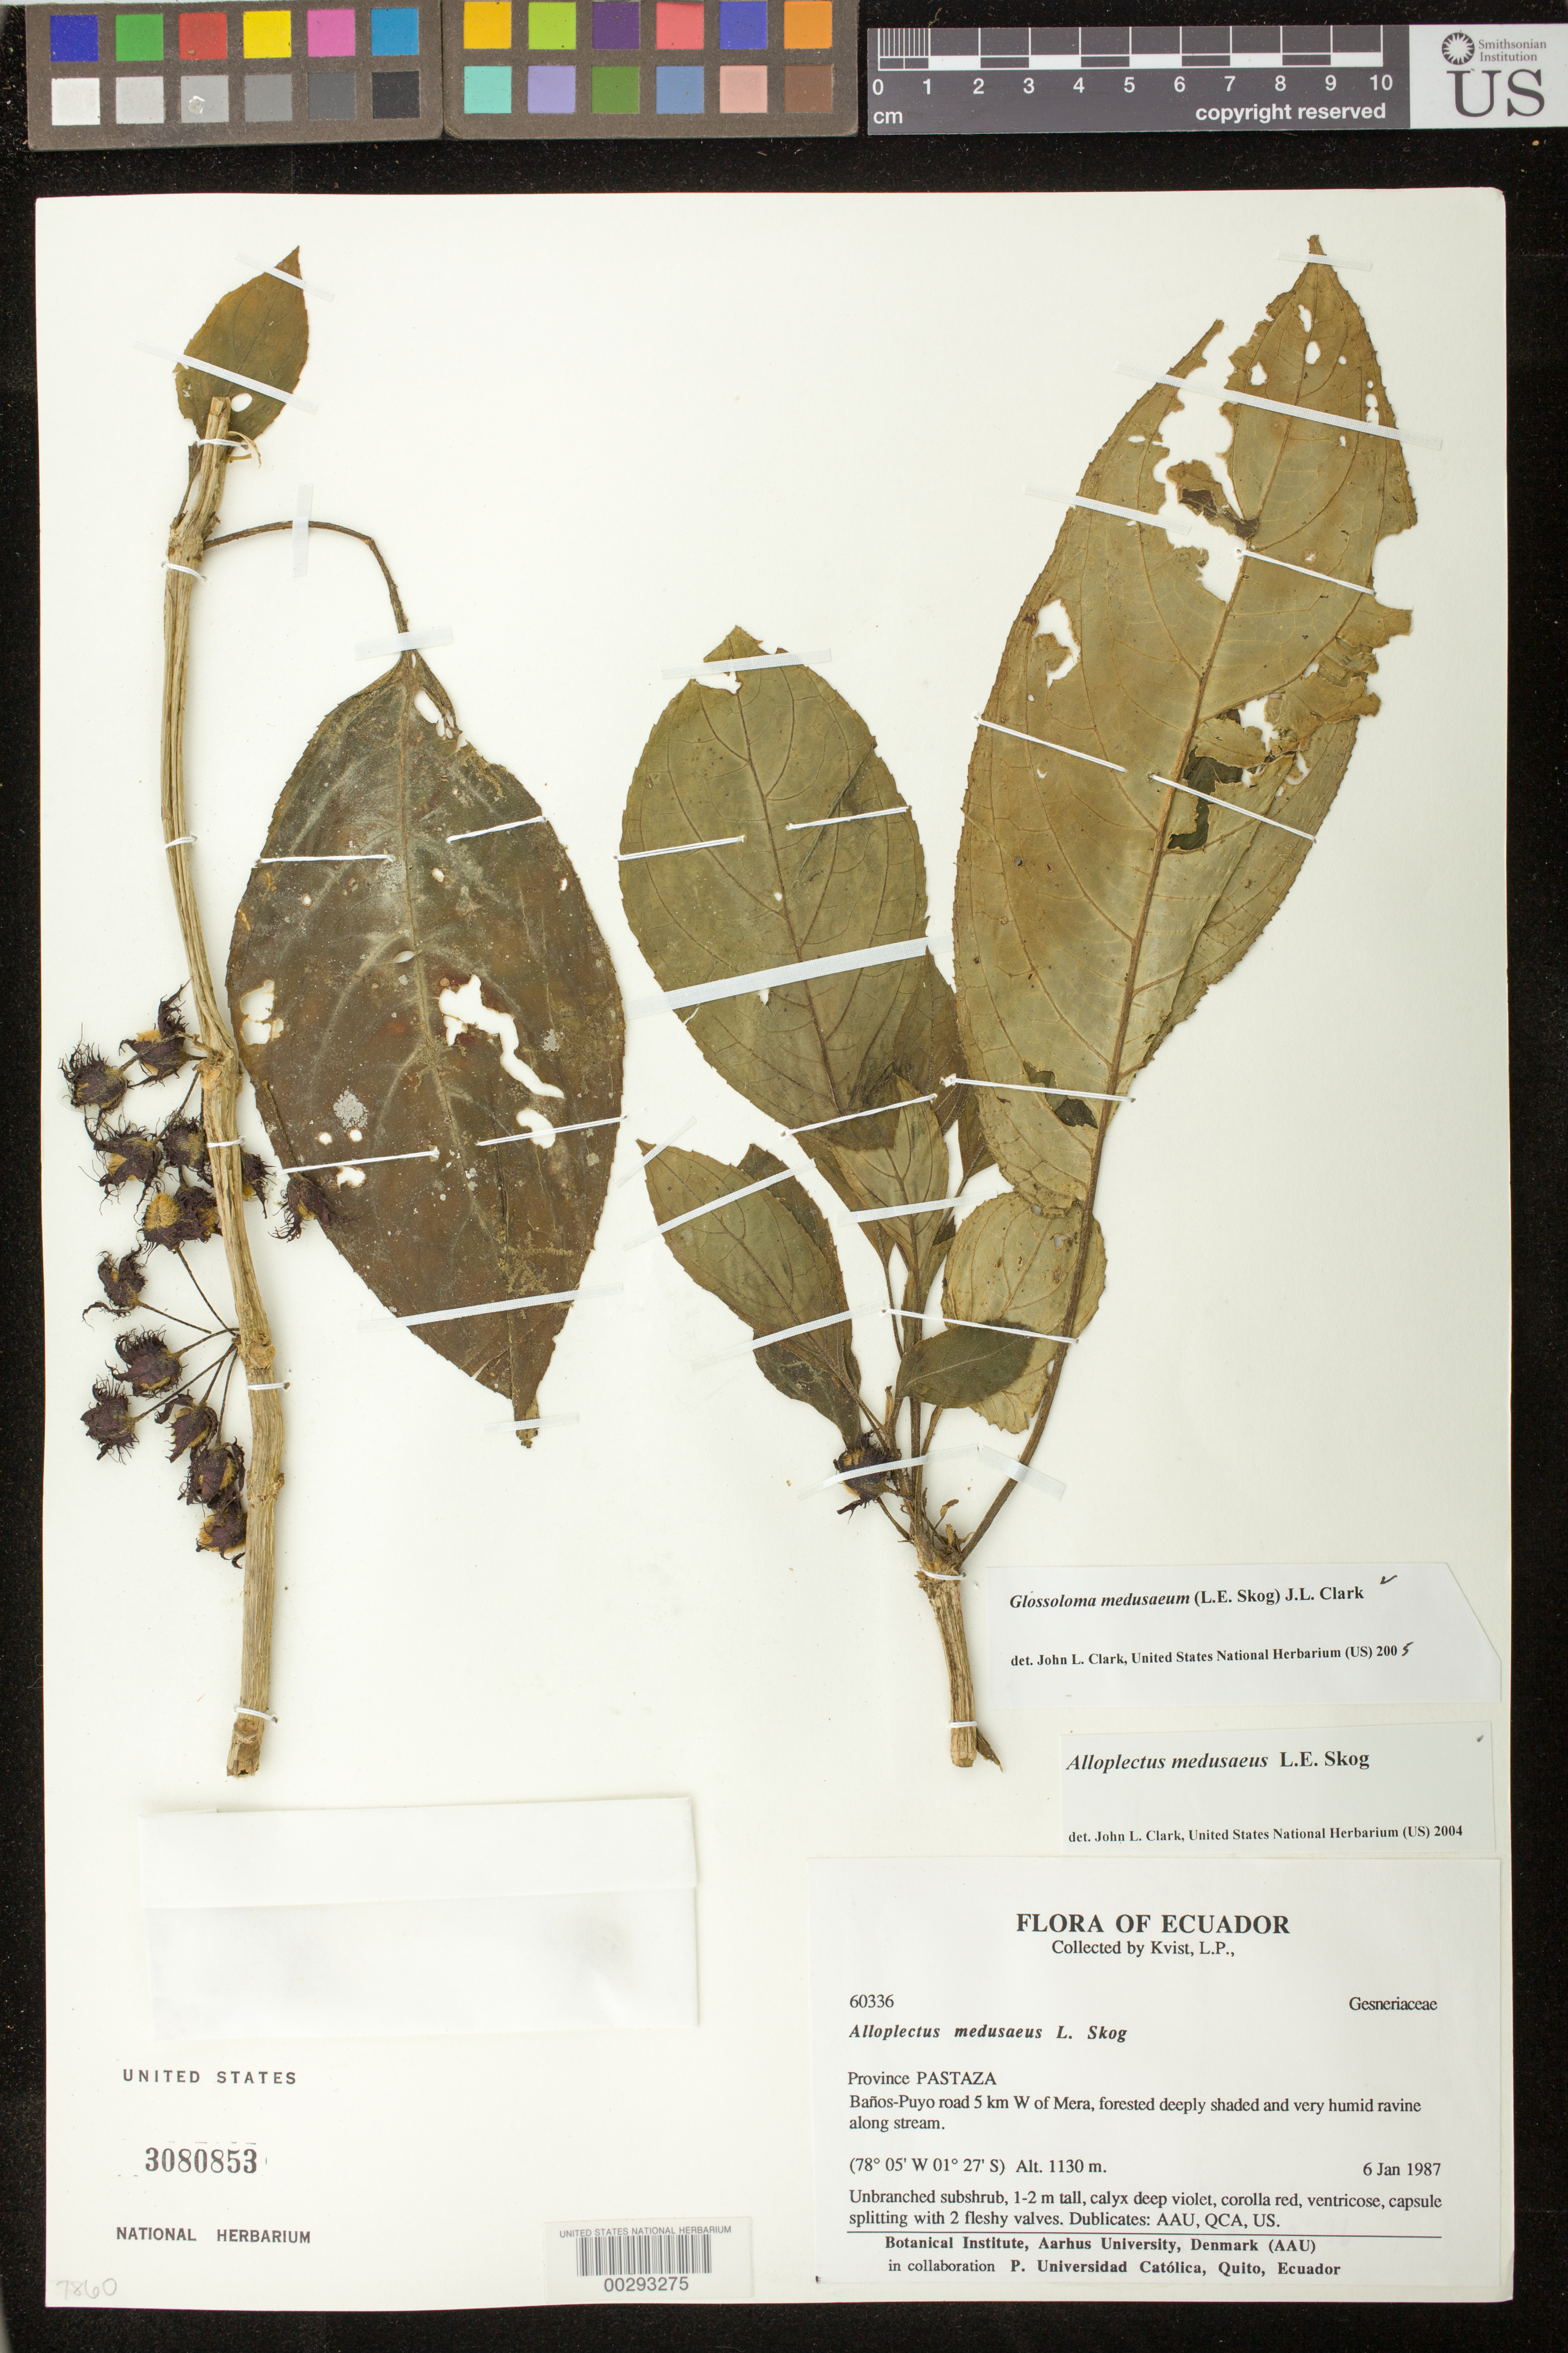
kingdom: Plantae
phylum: Tracheophyta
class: Magnoliopsida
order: Lamiales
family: Gesneriaceae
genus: Glossoloma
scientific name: Glossoloma medusaeum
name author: (L.E. Skog) J.L. Clark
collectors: L. P. Kvist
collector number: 60336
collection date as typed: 06 Jan 1987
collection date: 1987-01-06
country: Ecuador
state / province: Pastaza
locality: Banos - Puyo road W of Mera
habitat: Forested deeply shaded and very humid ravine along stream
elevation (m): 1130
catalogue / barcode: US 3080853